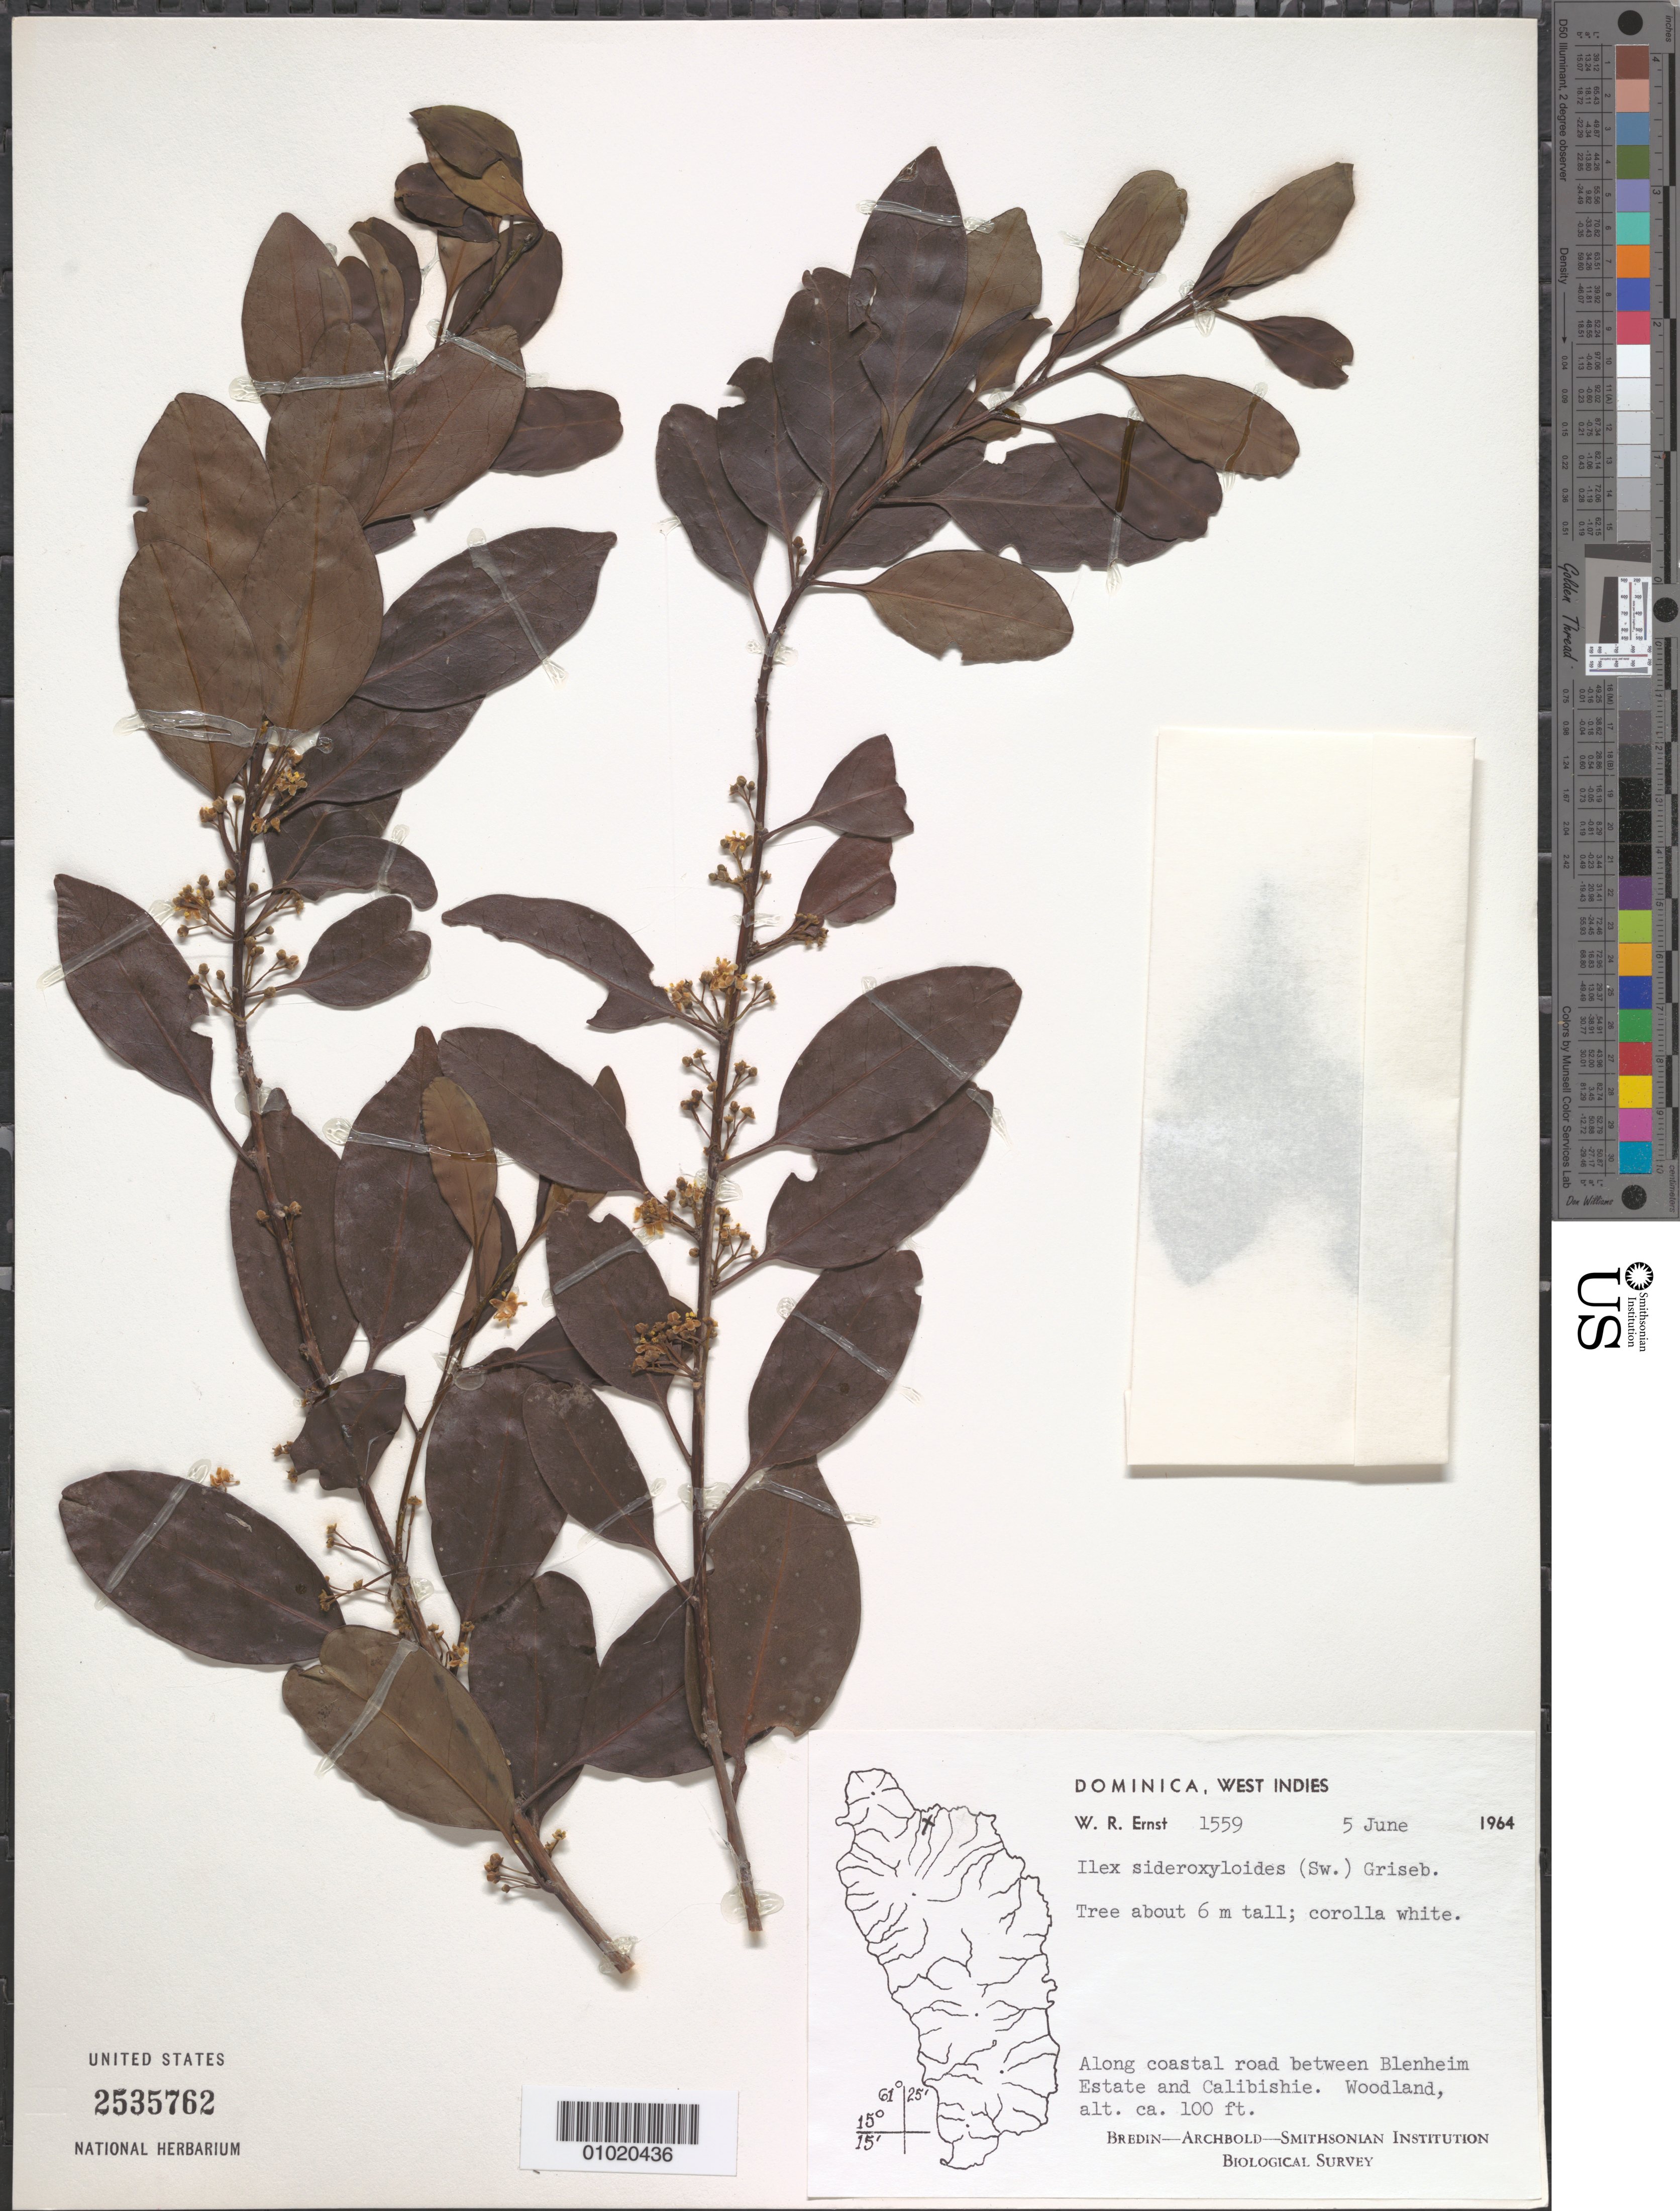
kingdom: Plantae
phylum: Tracheophyta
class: Magnoliopsida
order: Aquifoliales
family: Aquifoliaceae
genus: Ilex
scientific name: Ilex sideroxyloides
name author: (Sw.) Griseb.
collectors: W. R. Ernst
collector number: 1559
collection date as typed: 05 Jun 1964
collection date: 1964-06-05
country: Dominica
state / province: St. Andrew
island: Dominica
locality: Along coastal road between Blenheim Estate and Calibishie. Woodland.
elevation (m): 30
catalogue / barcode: US 2535762